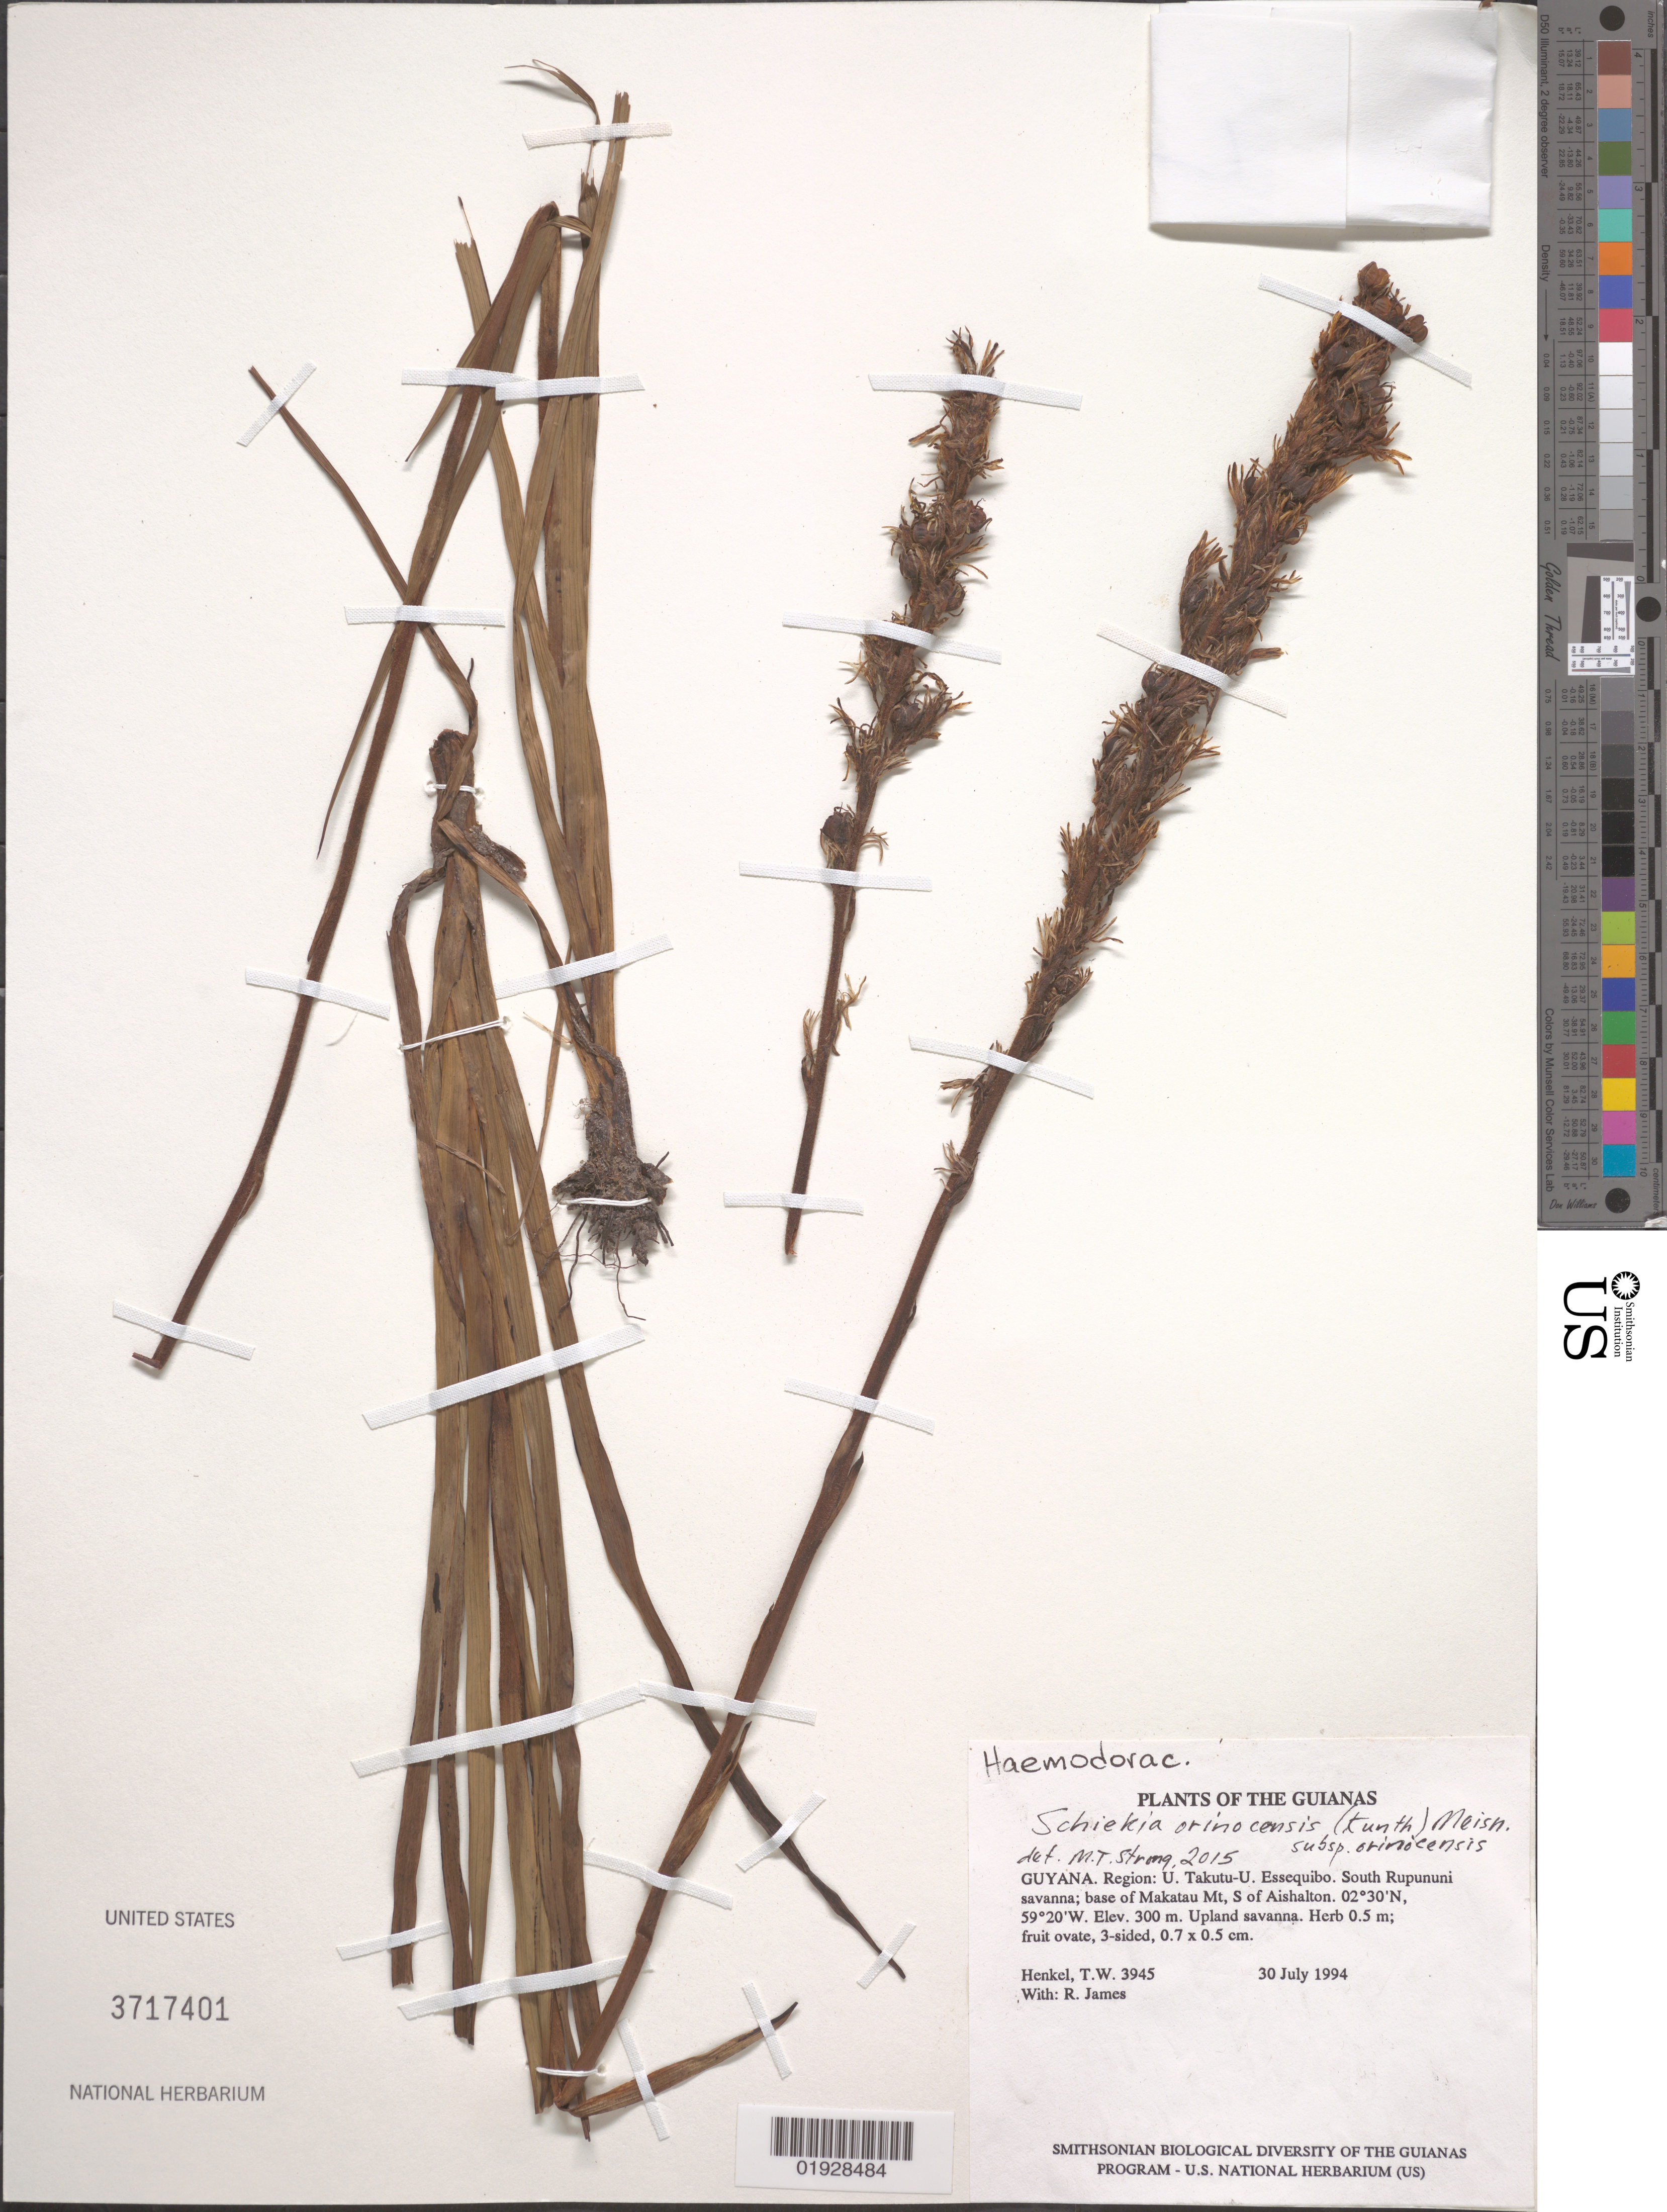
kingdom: Plantae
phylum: Tracheophyta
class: Liliopsida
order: Commelinales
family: Haemodoraceae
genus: Schiekia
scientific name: Schiekia orinocensis subsp. orinocensis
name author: (Kunth) Meisn.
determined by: Strong, M. T., (US), Smithsonian Institution - National Museum of Natural History (UNITED STATES)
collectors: T. Henkel & R. James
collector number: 3945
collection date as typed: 30 July 1994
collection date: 1994-07-30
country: Guyana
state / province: U. Takutu-U. Essequibo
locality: South Rupununi savanna; base of Makatau Mt, S of Aishalton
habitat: Upland savanna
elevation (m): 300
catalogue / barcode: US 3717401